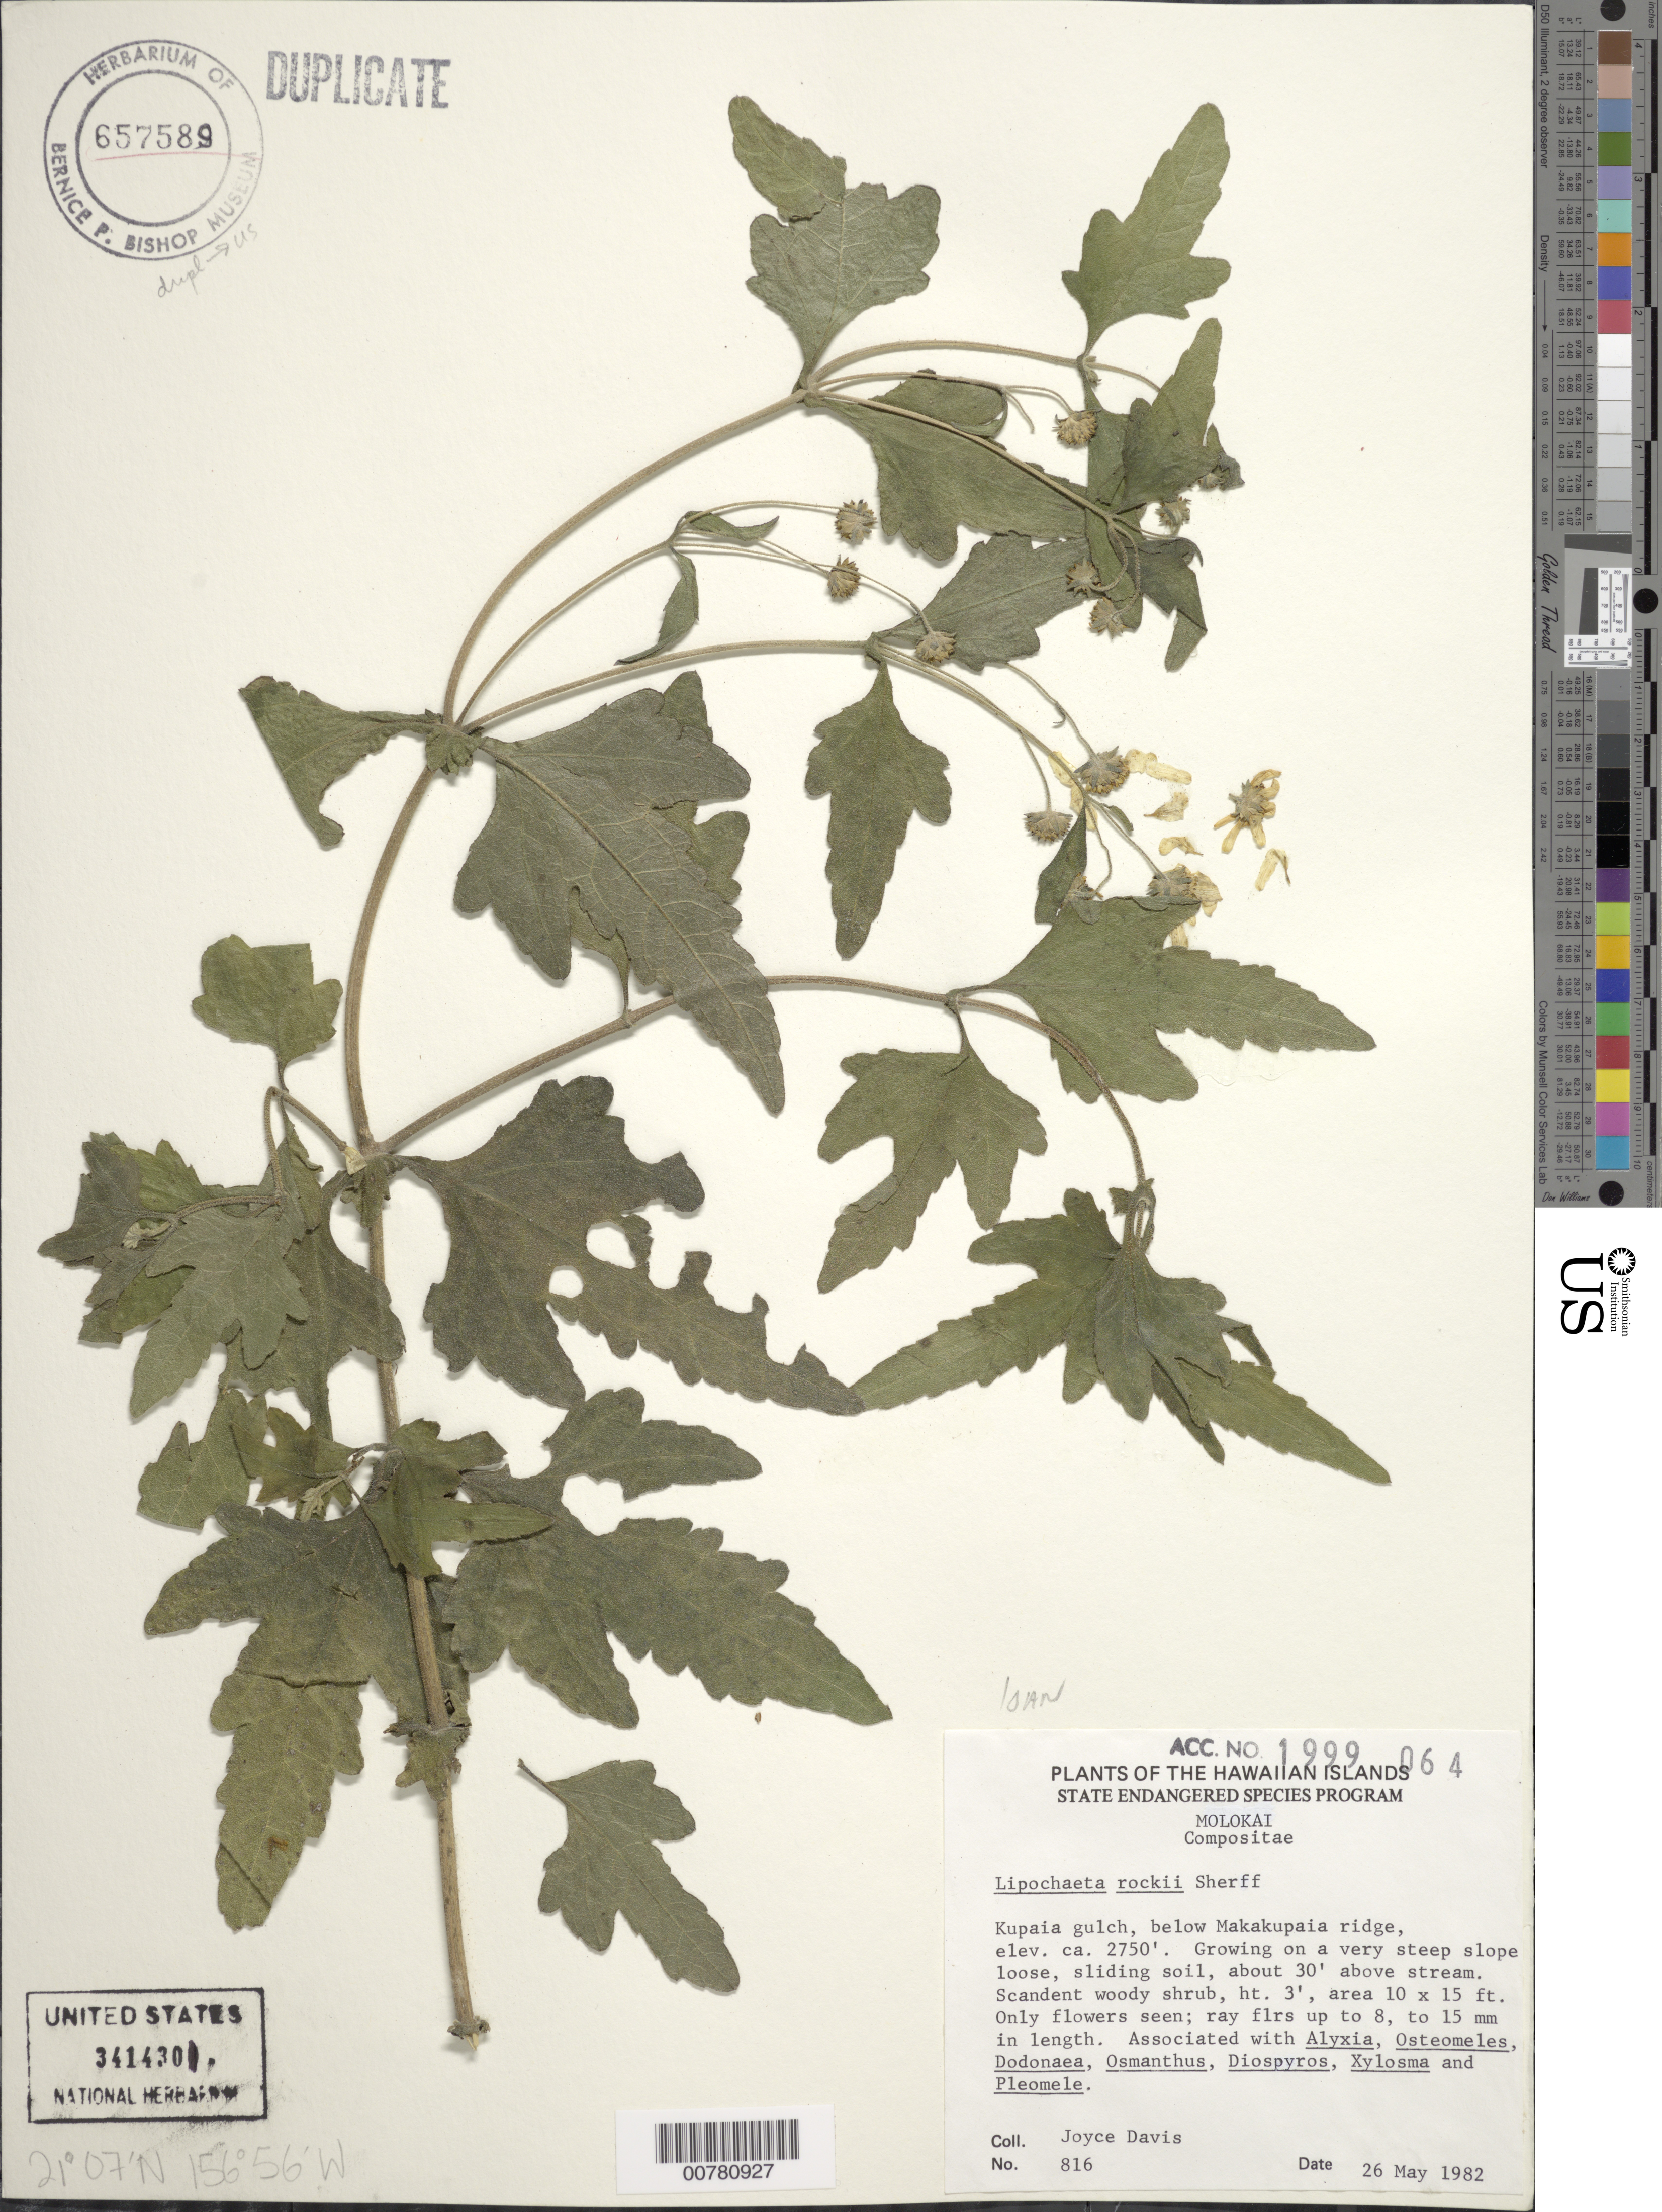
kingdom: Plantae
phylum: Tracheophyta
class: Magnoliopsida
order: Asterales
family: Asteraceae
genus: Lipochaeta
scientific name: Lipochaeta rockii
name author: Sherff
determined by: Wagner, W. L.; Herbst, D. R.; Sohmer, S. H.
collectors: J. Davis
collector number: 816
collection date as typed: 26 May 1982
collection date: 1982-05-26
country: United States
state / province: Hawaii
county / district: Maui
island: Moloka'i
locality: Kupaia Gulch, below Makakupaia Ridge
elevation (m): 838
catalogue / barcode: US 3414301